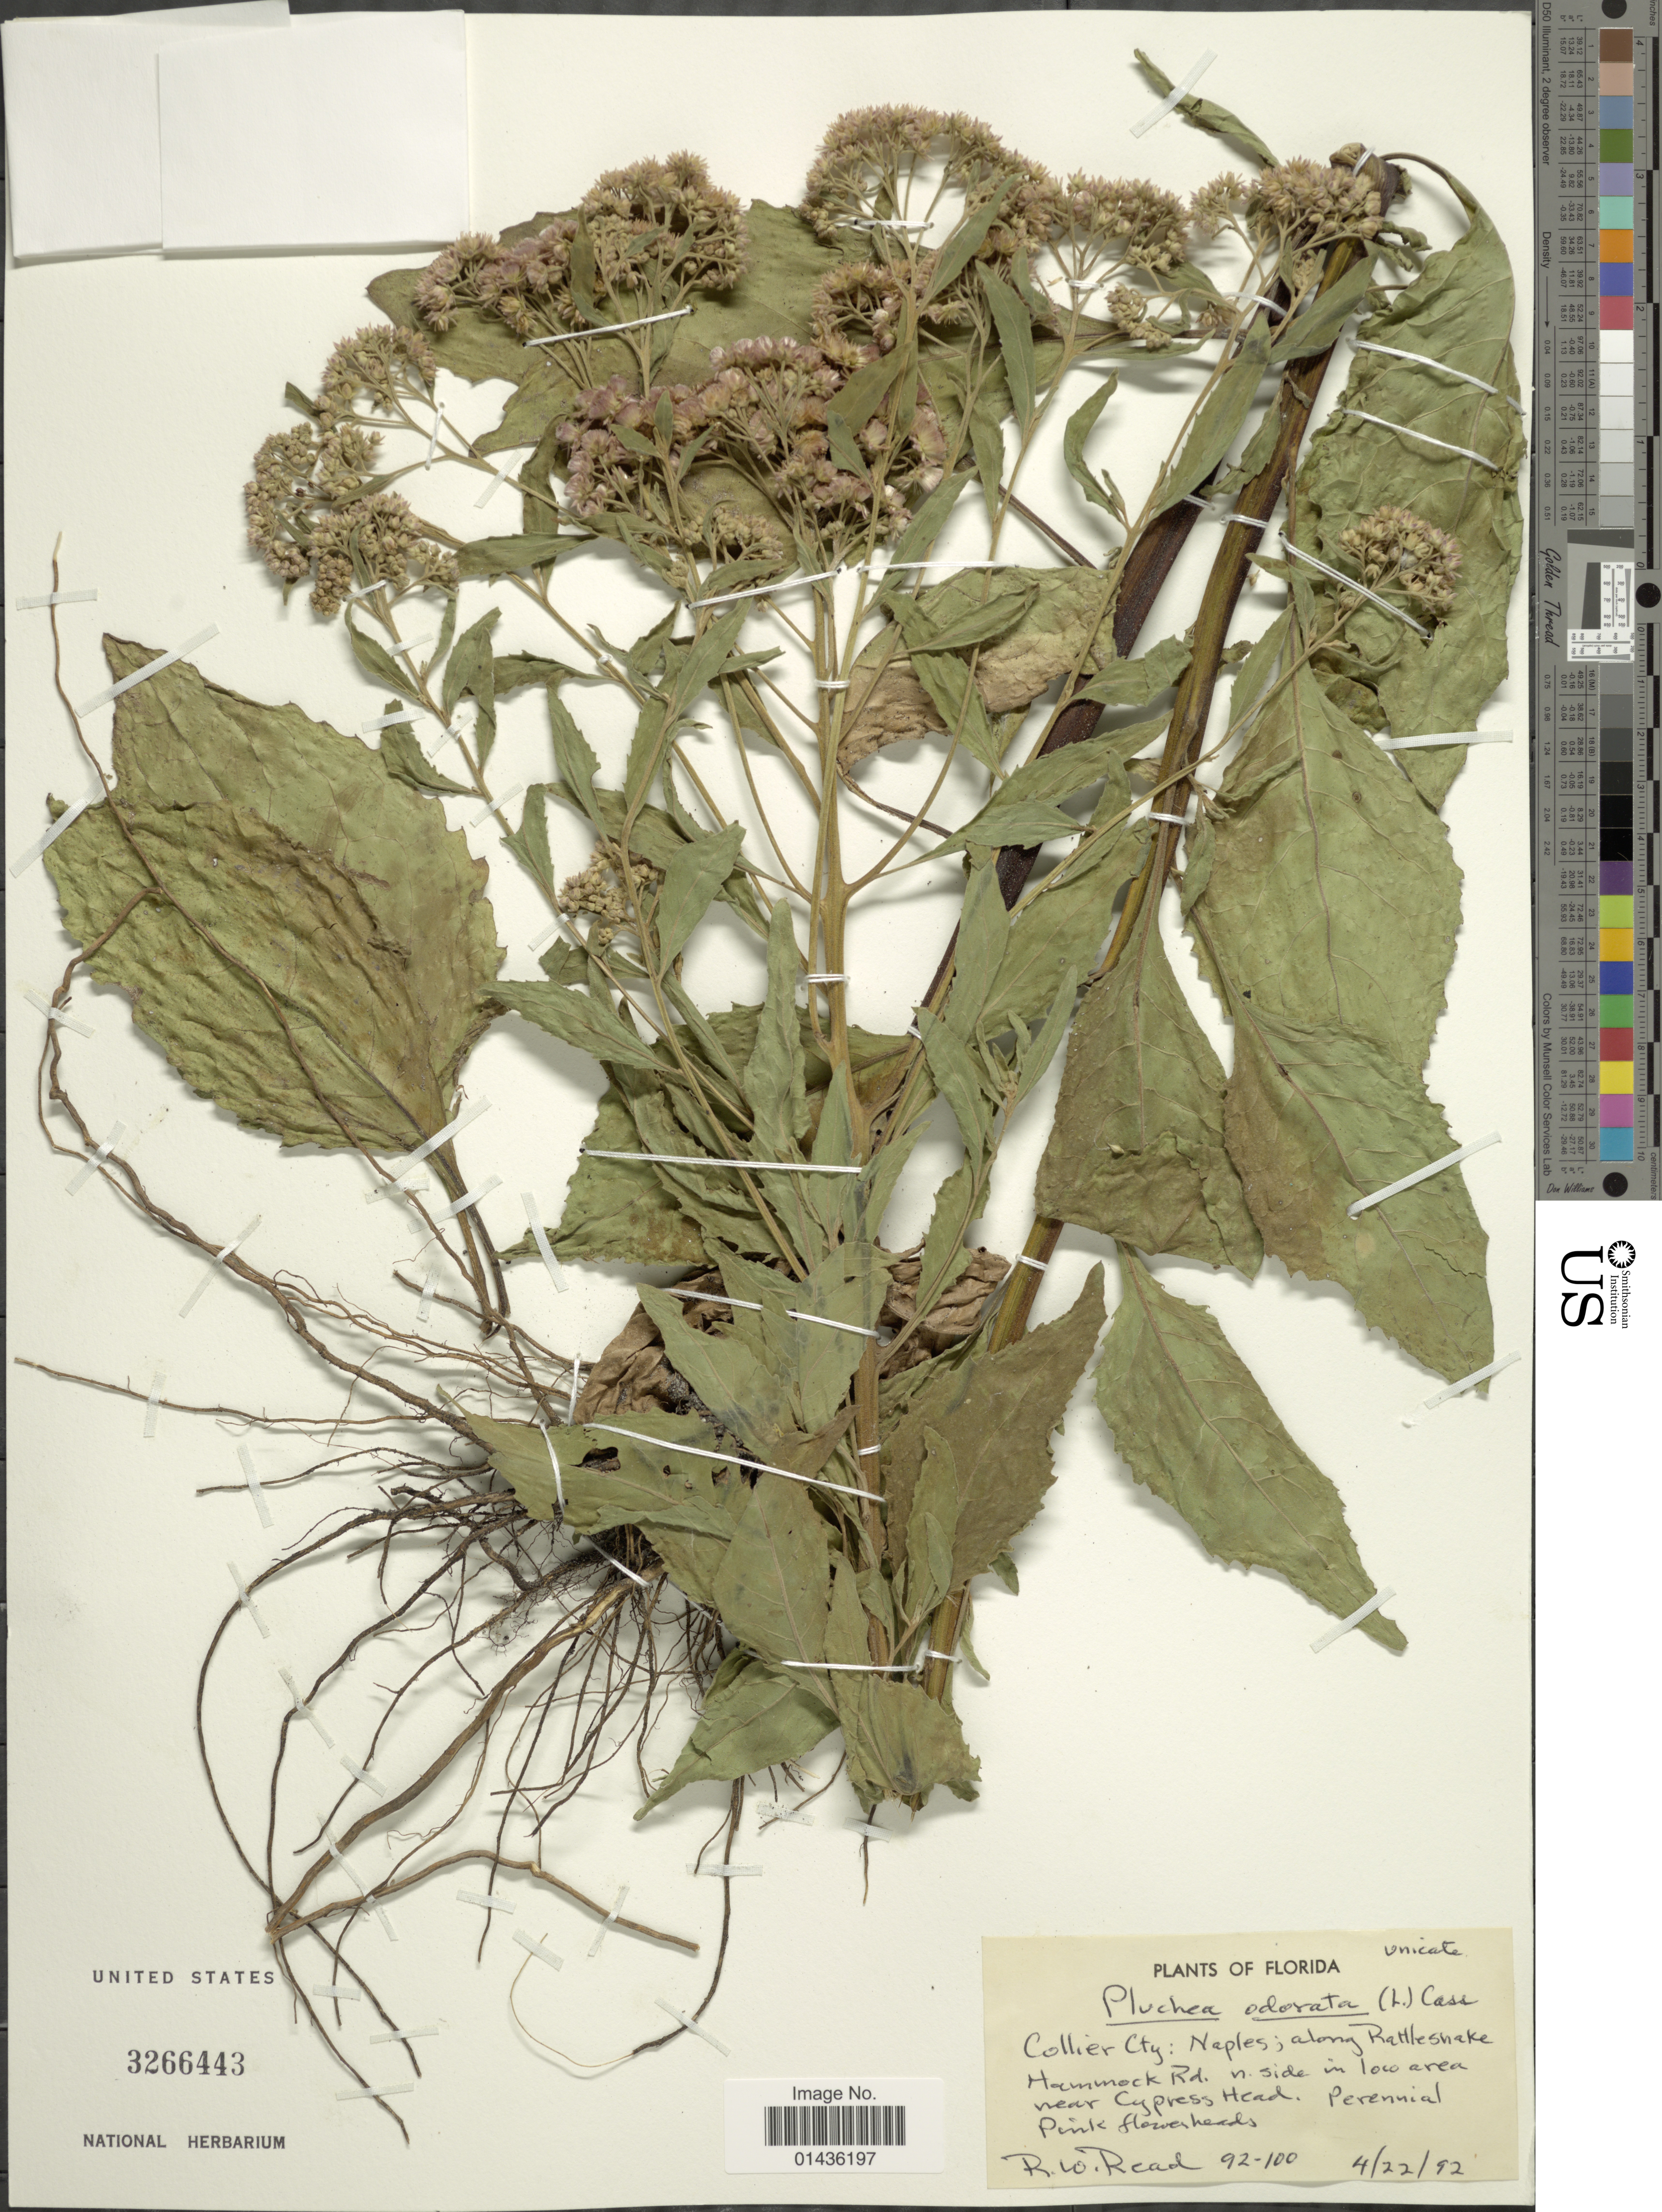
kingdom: Plantae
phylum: Tracheophyta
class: Magnoliopsida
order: Asterales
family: Asteraceae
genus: Pluchea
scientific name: Pluchea odorata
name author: (L.) Cass.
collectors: R. W. Read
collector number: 92-100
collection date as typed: Transcribed d/m/y: 22/4/92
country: United States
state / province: Florida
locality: Collier Cty, Naples, along Rattlesnake, Hammock Rd. n side in low area near Cypress Head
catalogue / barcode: US 3266443